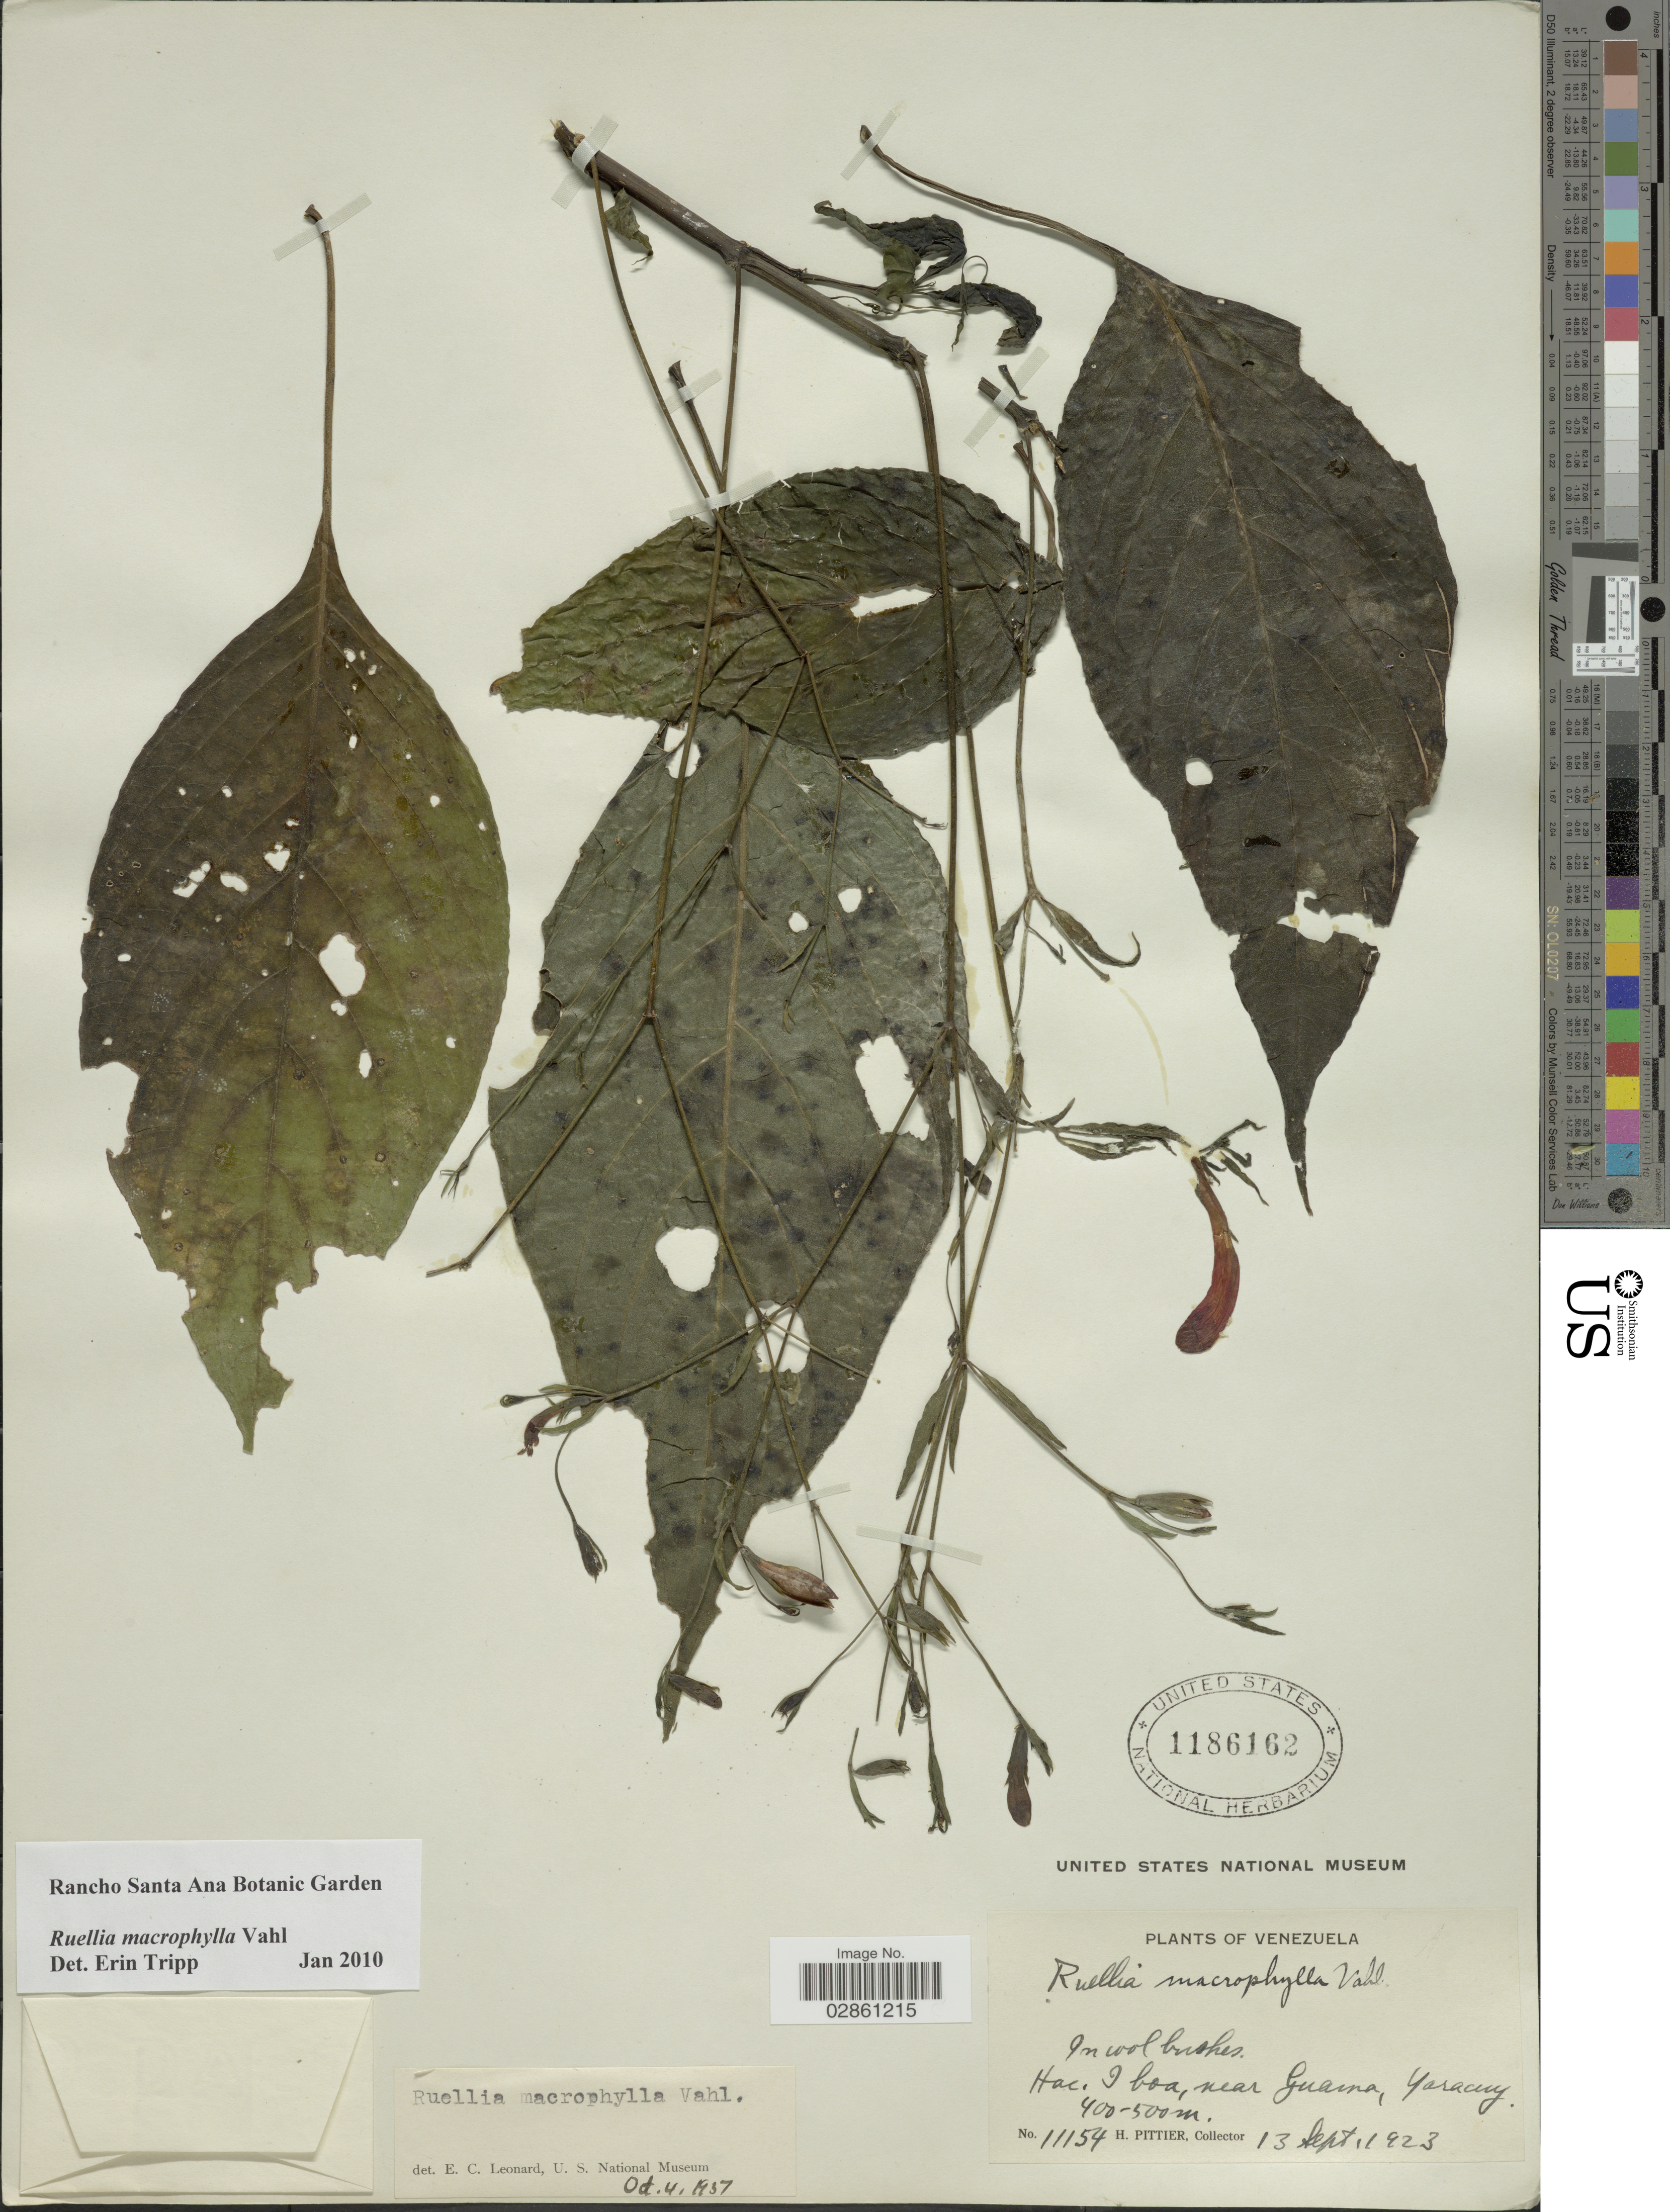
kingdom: Plantae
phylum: Tracheophyta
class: Magnoliopsida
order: Lamiales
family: Acanthaceae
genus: Ruellia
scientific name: Ruellia macrophylla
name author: Vahl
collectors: H. F. Pittier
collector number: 11154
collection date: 1923-09-13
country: Venezuela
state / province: Yaracuy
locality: Hac. Iboa, near Guama.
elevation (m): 400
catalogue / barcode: US 1186162